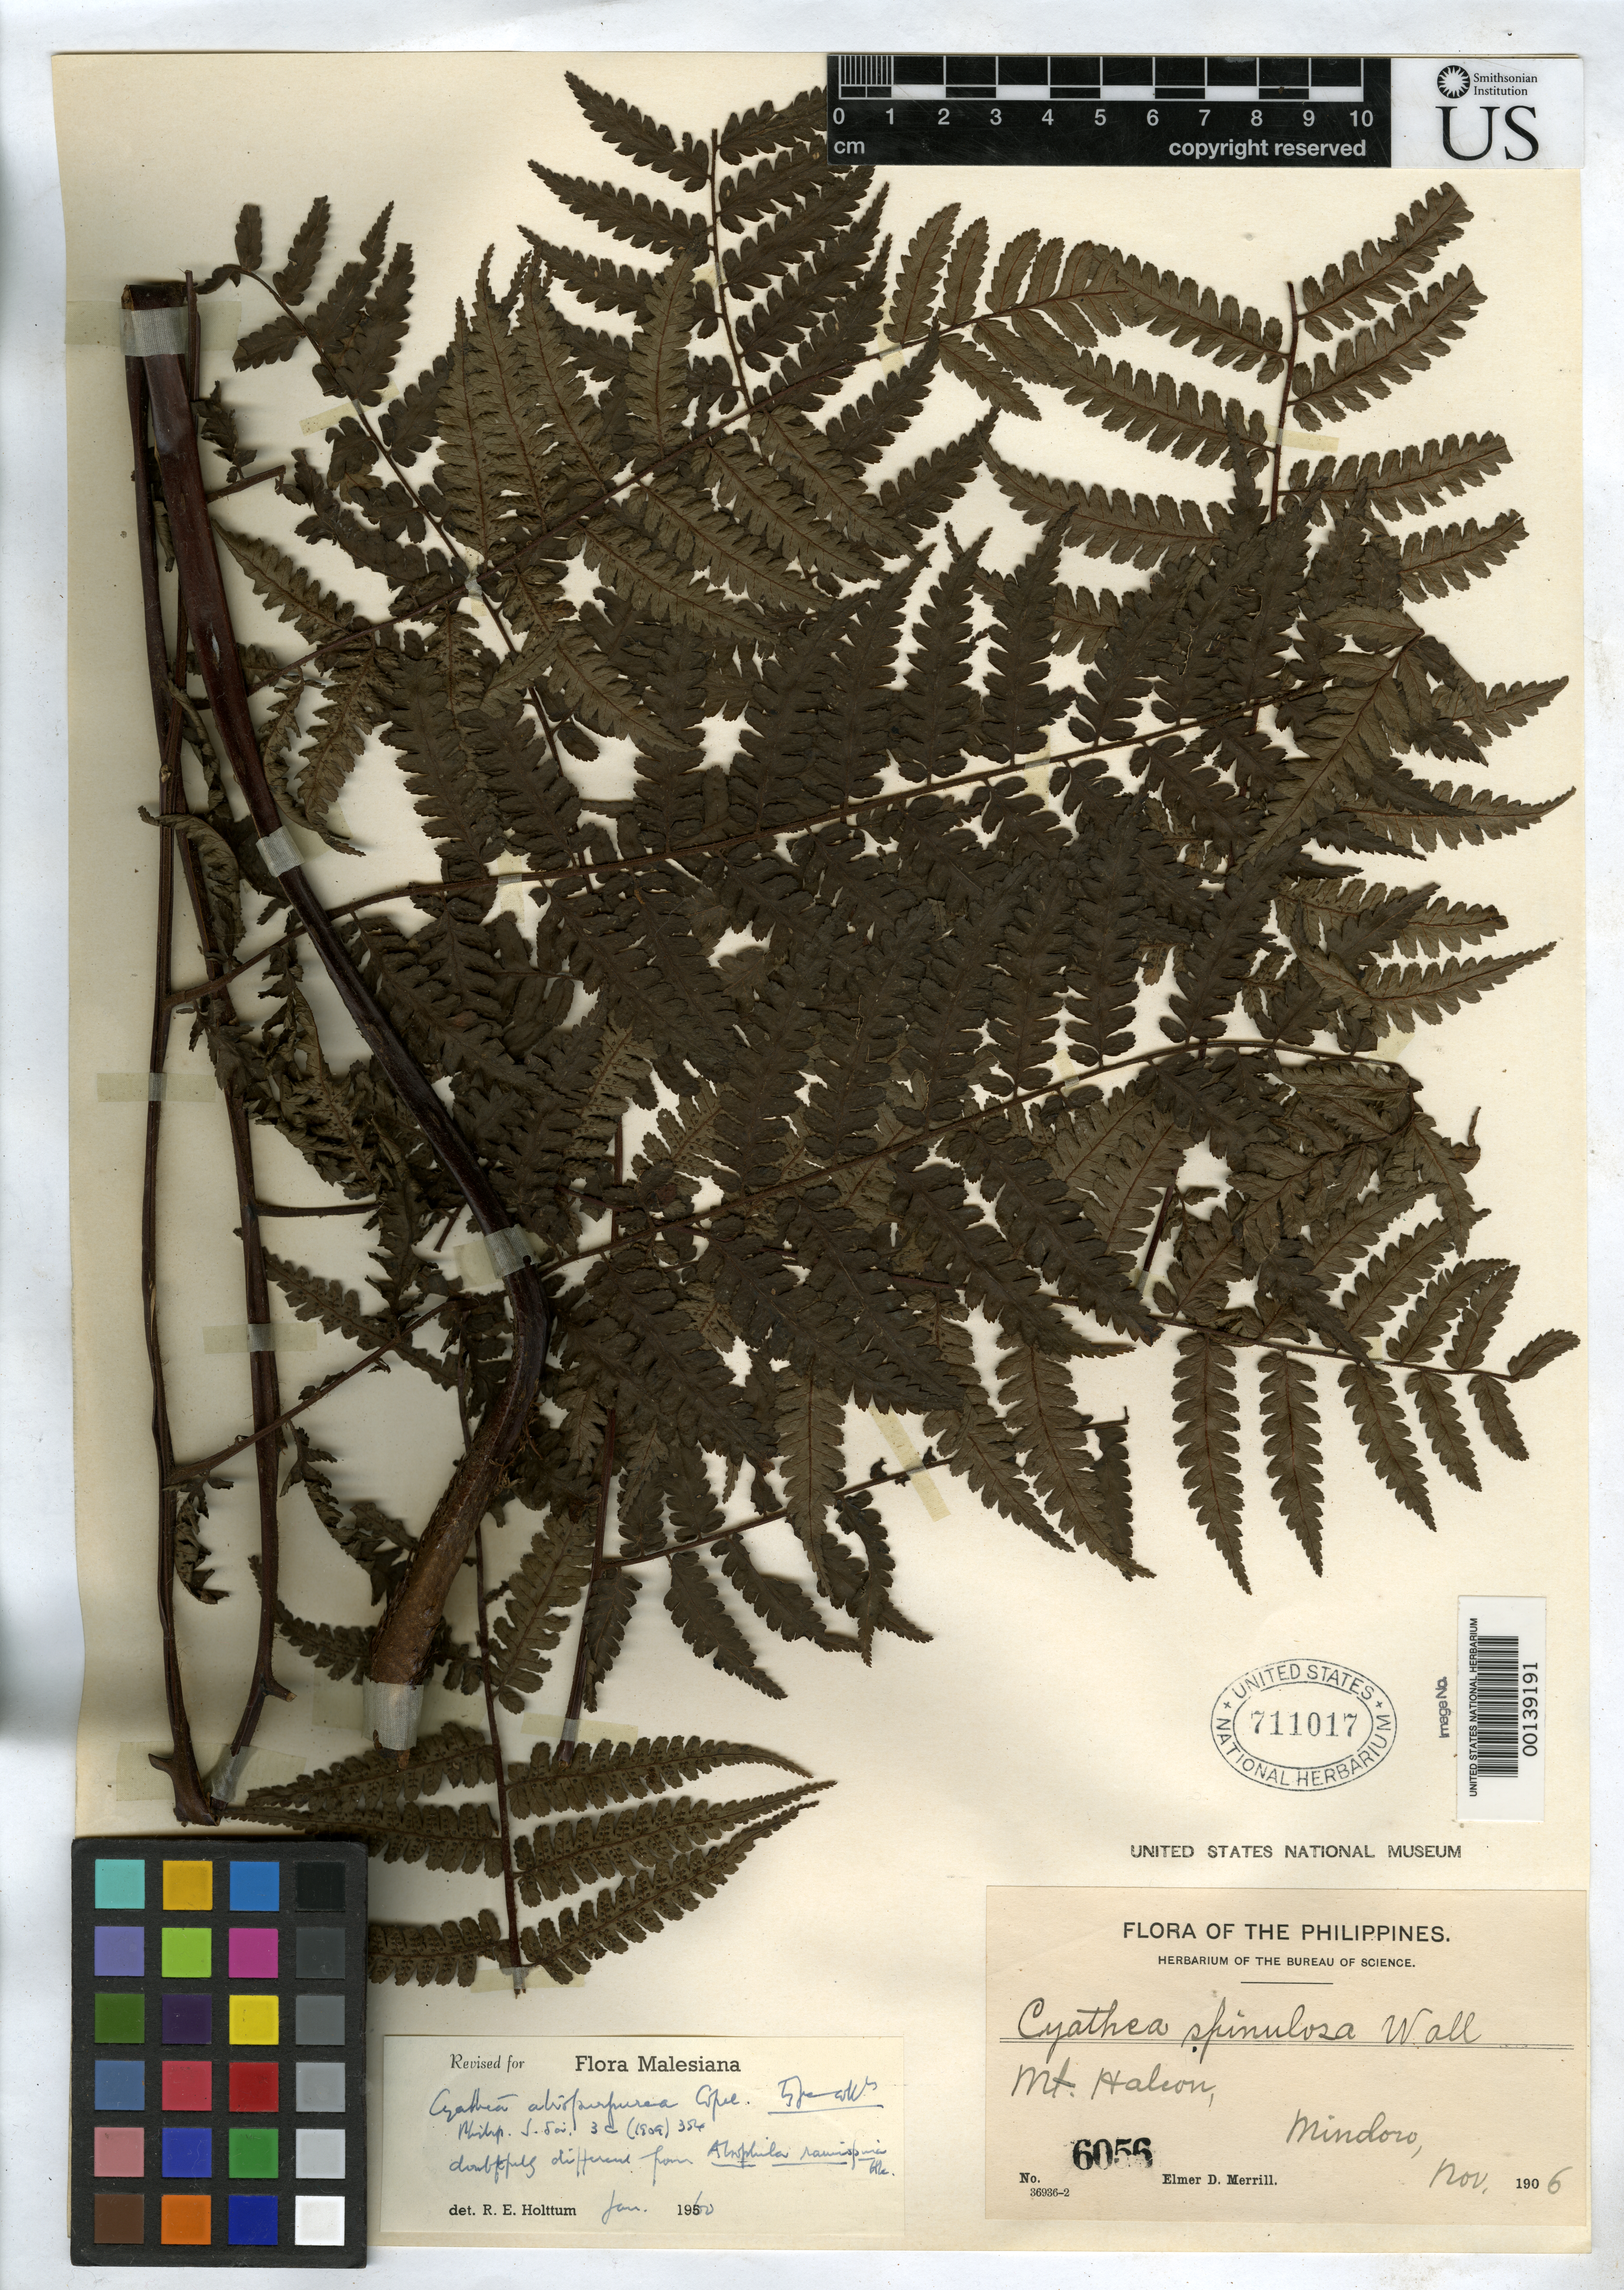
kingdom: Plantae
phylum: Tracheophyta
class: Polypodiopsida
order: Cyatheales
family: Cyatheaceae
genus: Cyathea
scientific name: Cyathea atropurpurea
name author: Copel.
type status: Isotype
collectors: E. D. Merrill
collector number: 6056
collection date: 1914-09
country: Philippines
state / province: National Capital Region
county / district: Manila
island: Luzon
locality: Manila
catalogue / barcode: US 711017